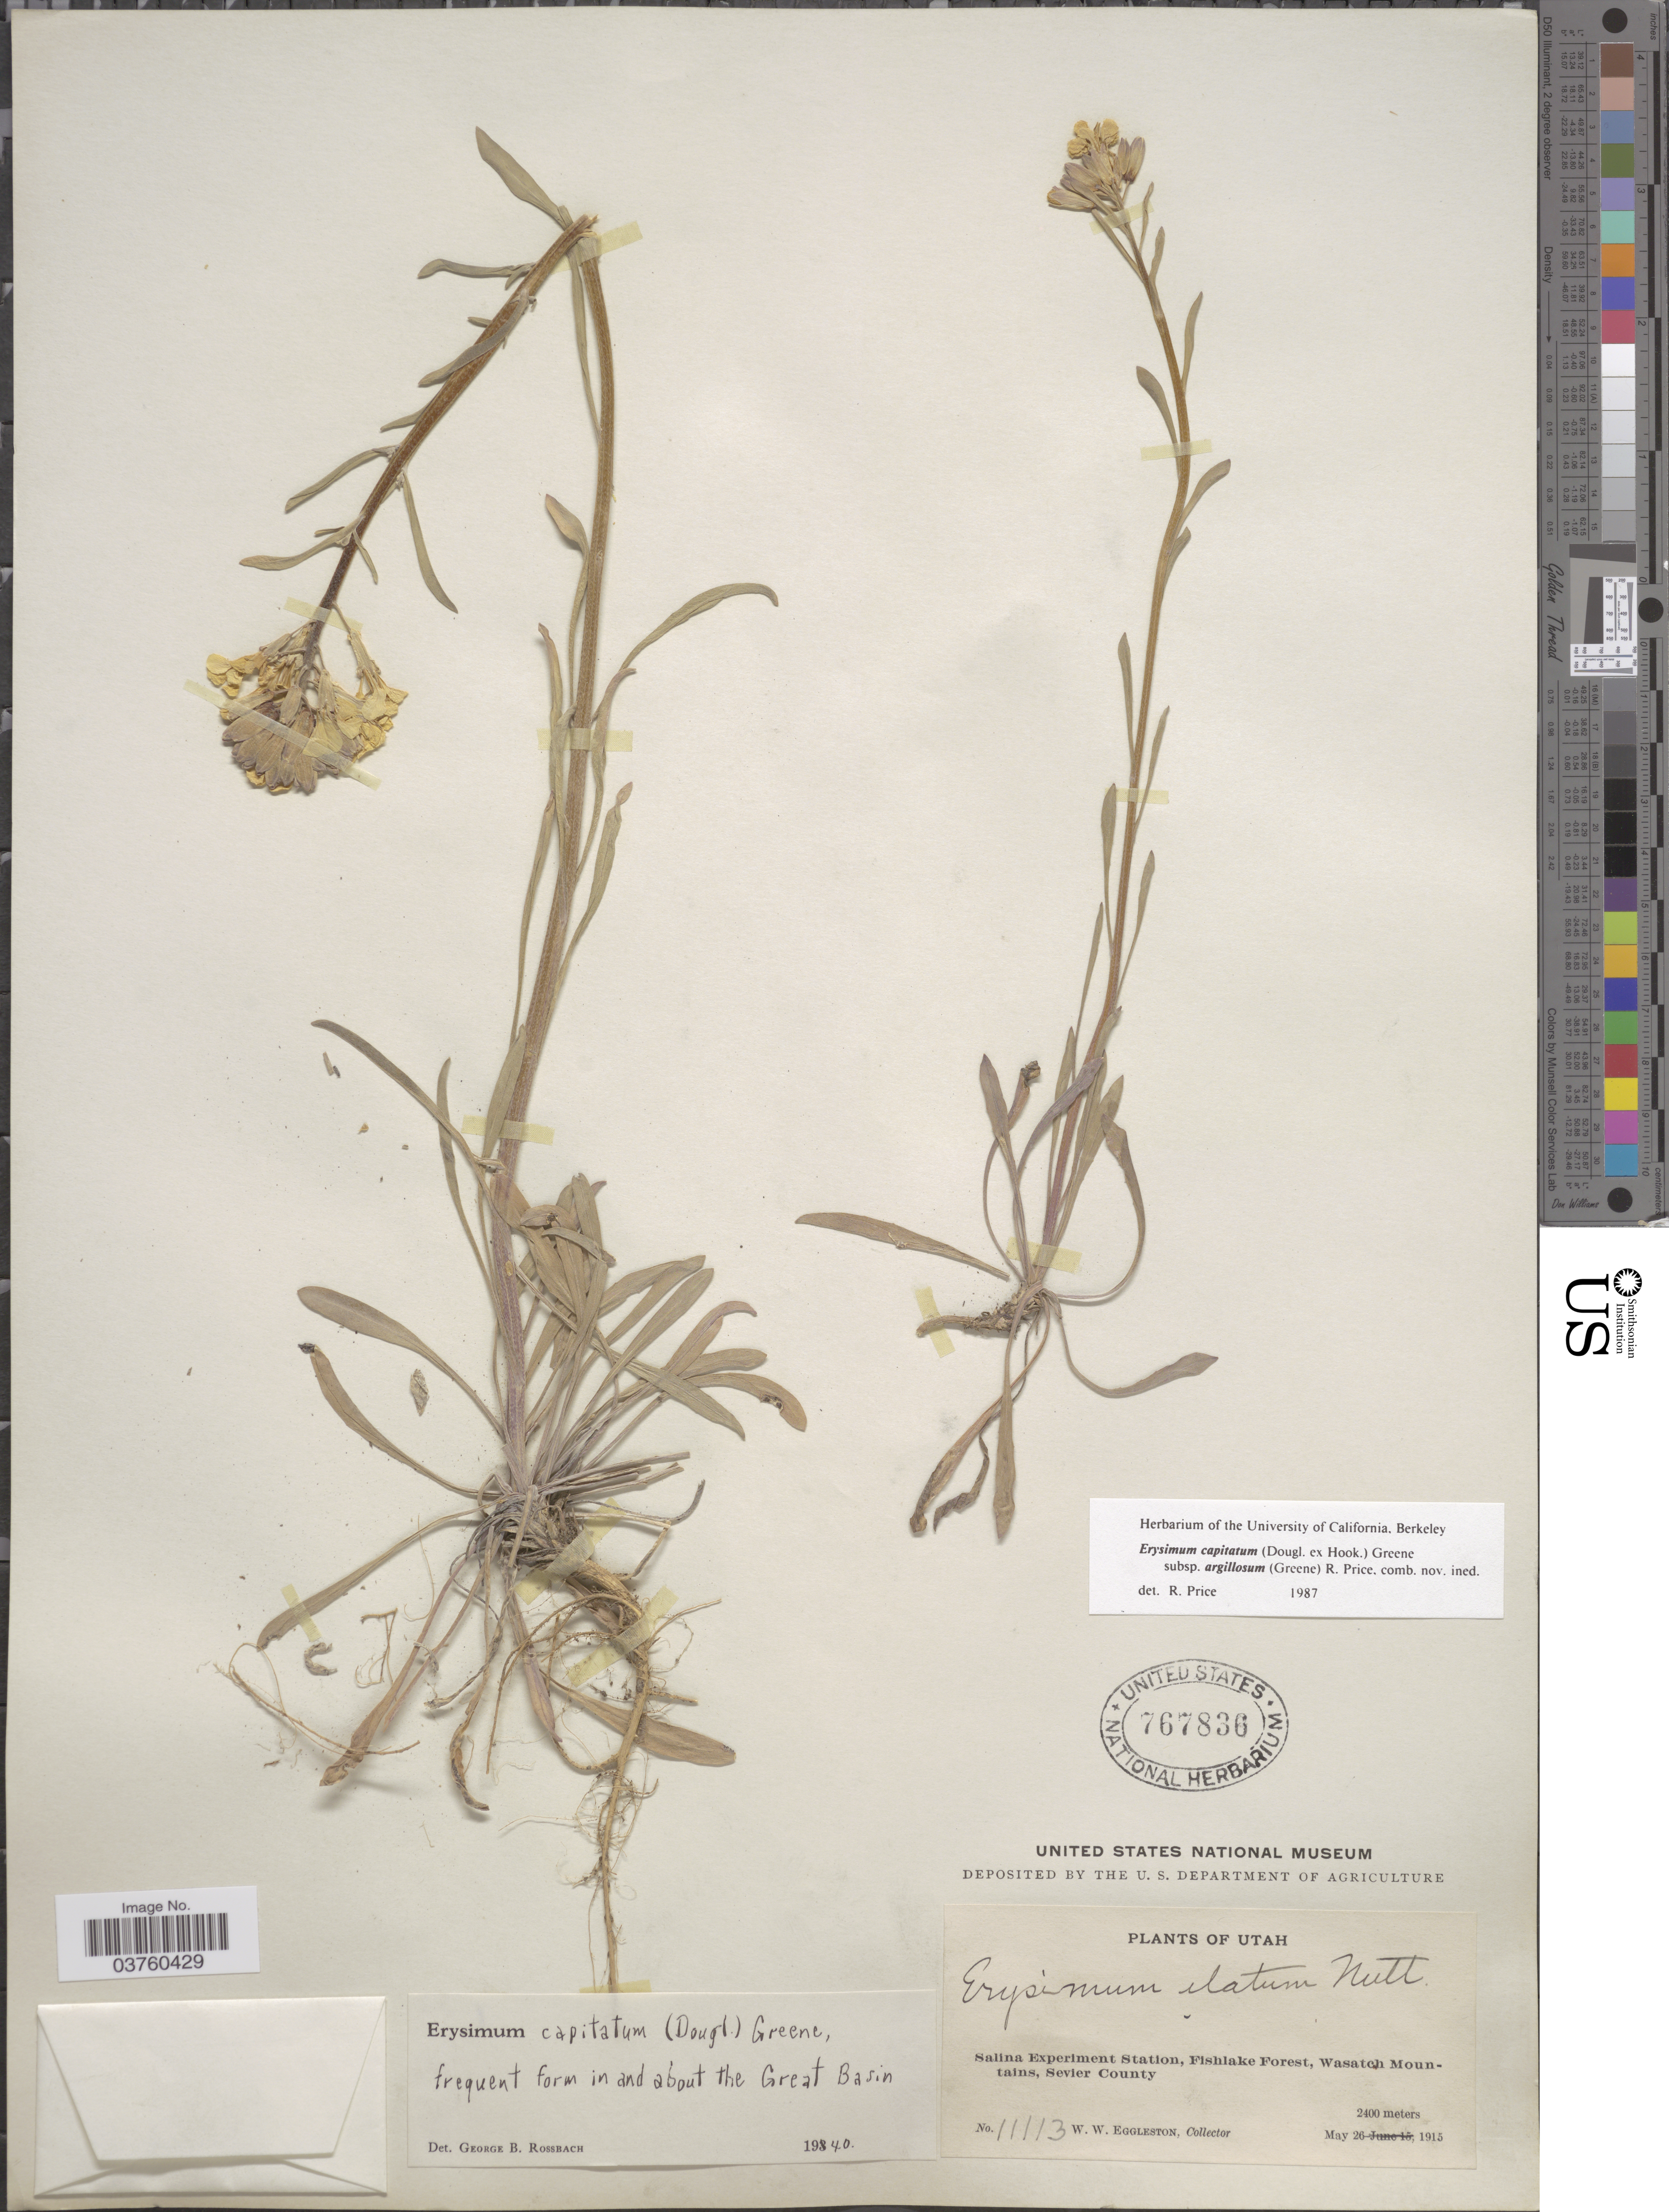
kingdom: Plantae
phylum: Tracheophyta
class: Magnoliopsida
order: Brassicales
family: Brassicaceae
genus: Erysimum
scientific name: Erysimum capitatum subsp. argillosum (Greene) R.A. Price comb. nov. ined.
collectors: W. W. Eggleston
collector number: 11113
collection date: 1915-05-26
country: United States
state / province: Utah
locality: Salina Experiment Station, Fishlake Forest, Wasatch Mountains, Sevier County.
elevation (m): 2400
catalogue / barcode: US 767836